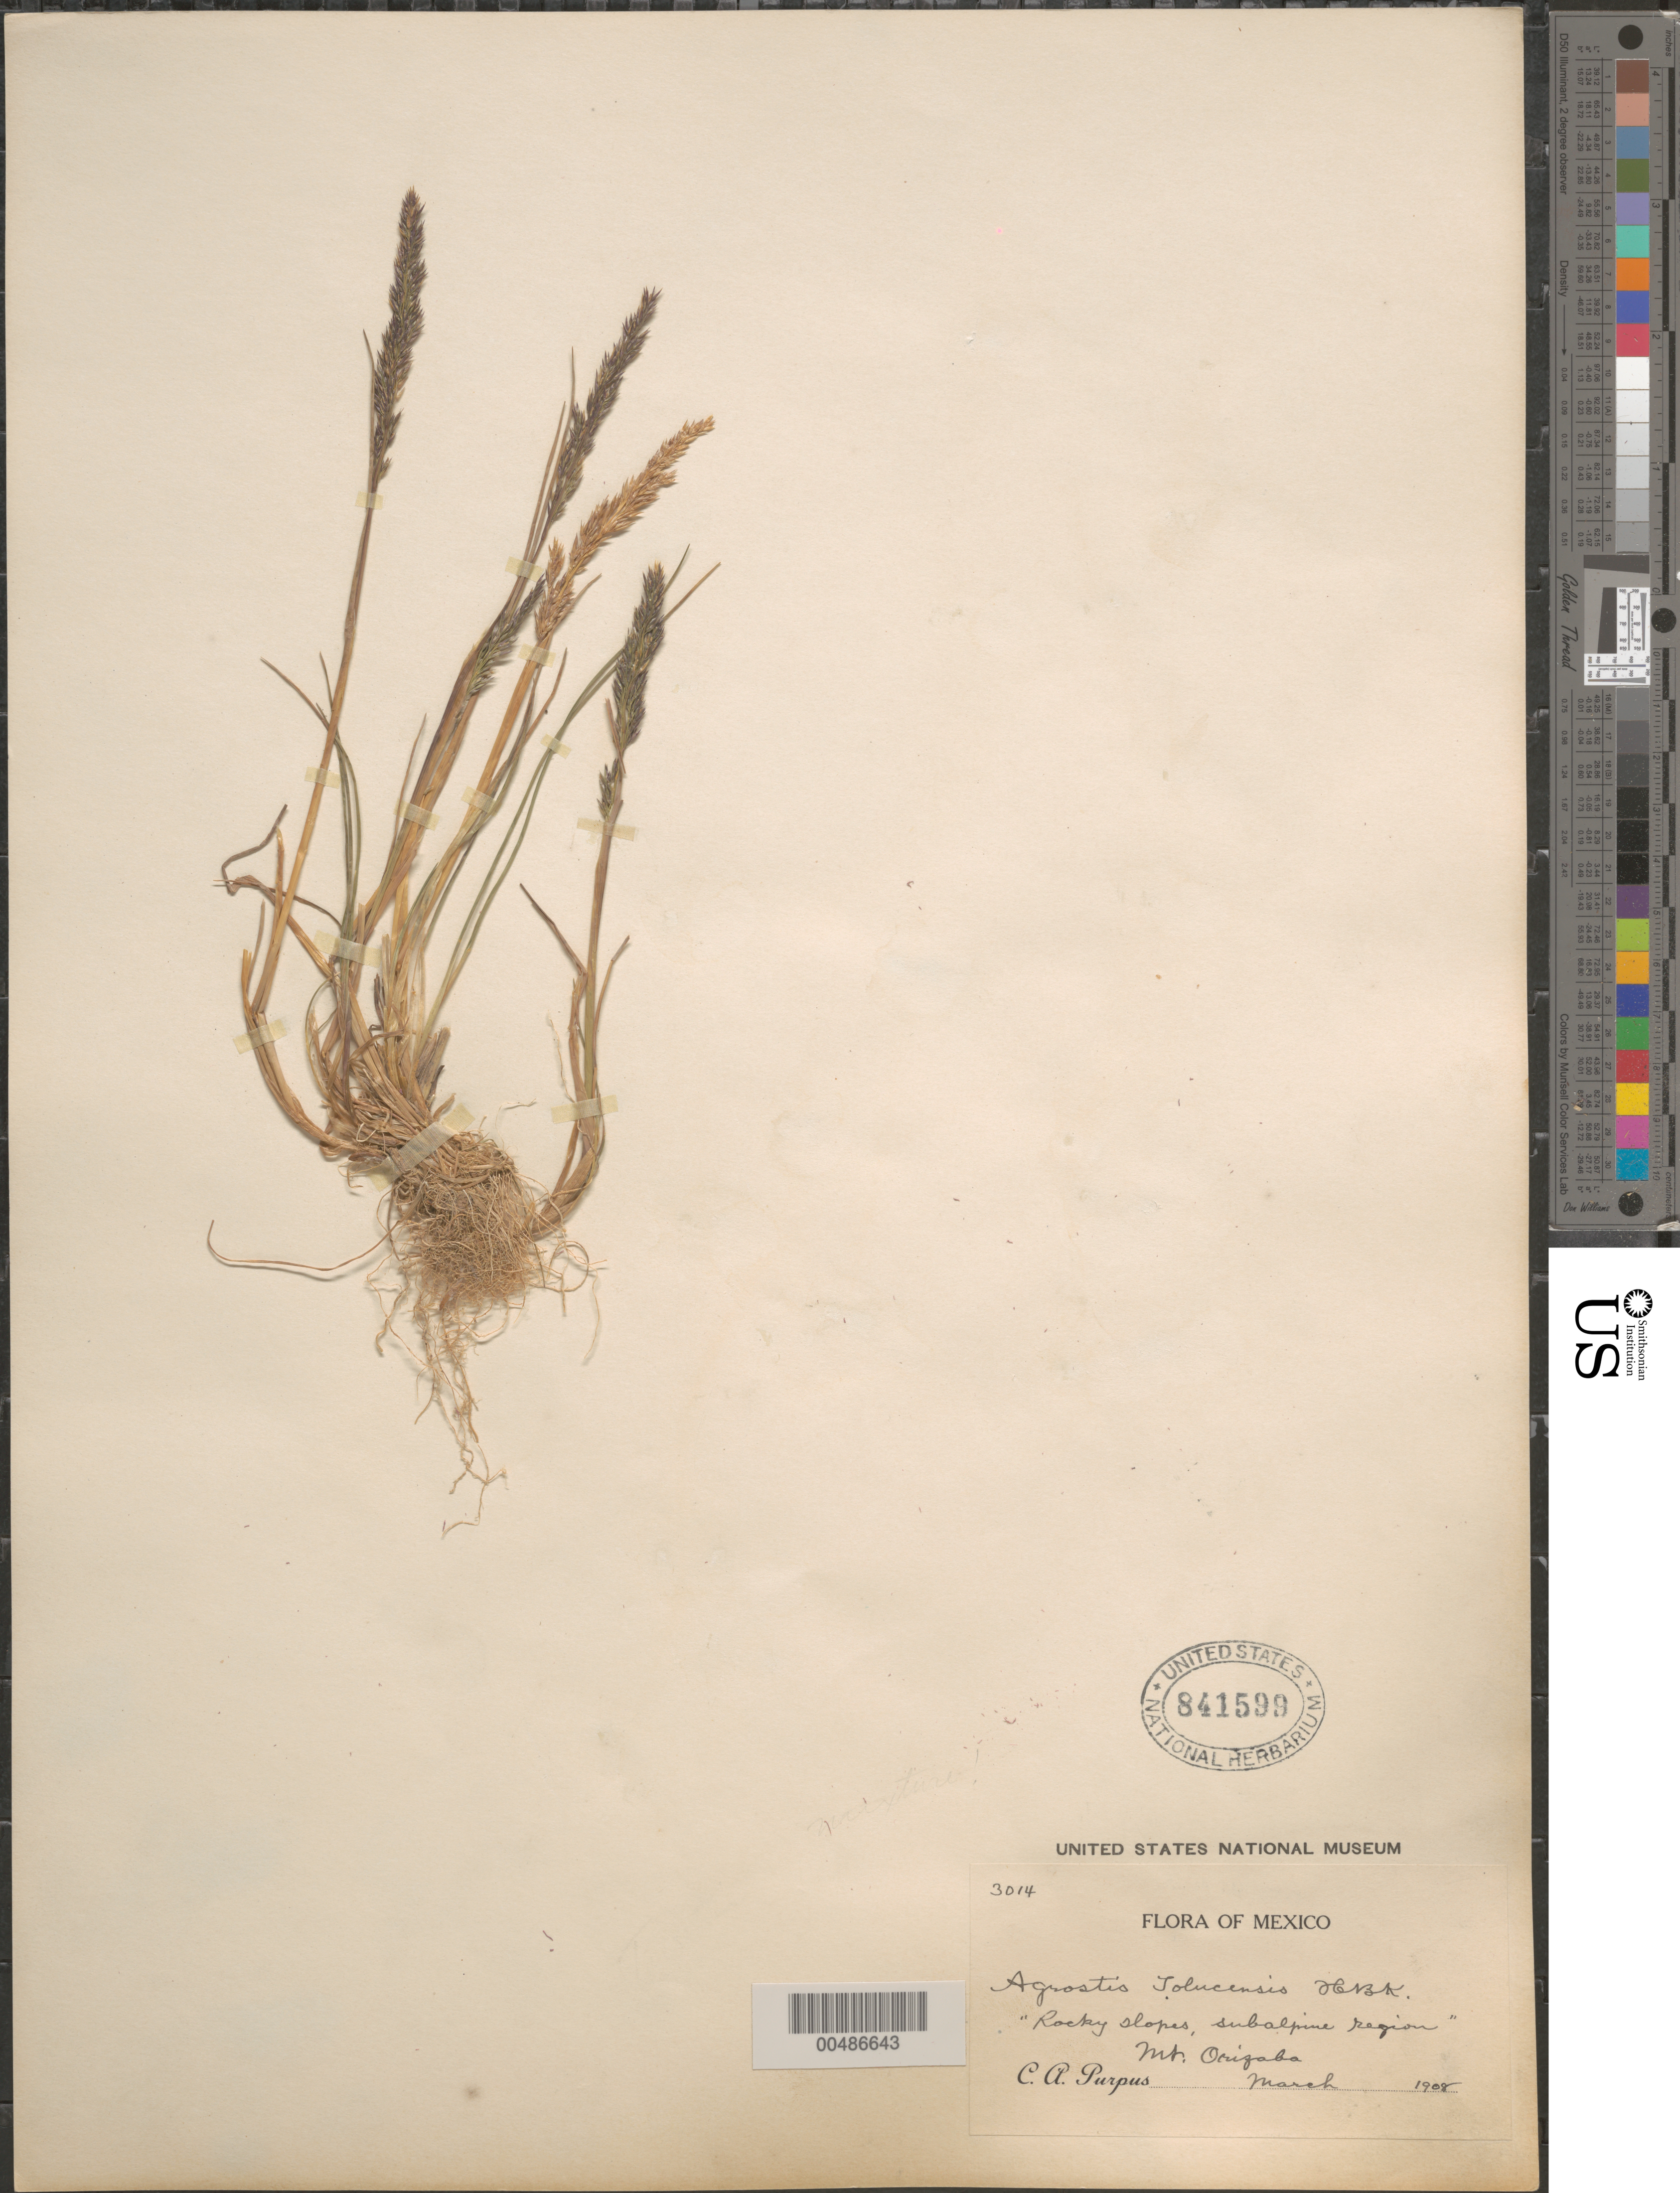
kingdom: Plantae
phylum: Tracheophyta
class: Liliopsida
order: Poales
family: Poaceae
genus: Agrostis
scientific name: Agrostis tolucensis Kunth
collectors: C. A. Purpus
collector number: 3014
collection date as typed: Mar 1908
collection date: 1908-03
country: Mexico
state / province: Veracruz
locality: Mt Orizaba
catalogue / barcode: US 841599